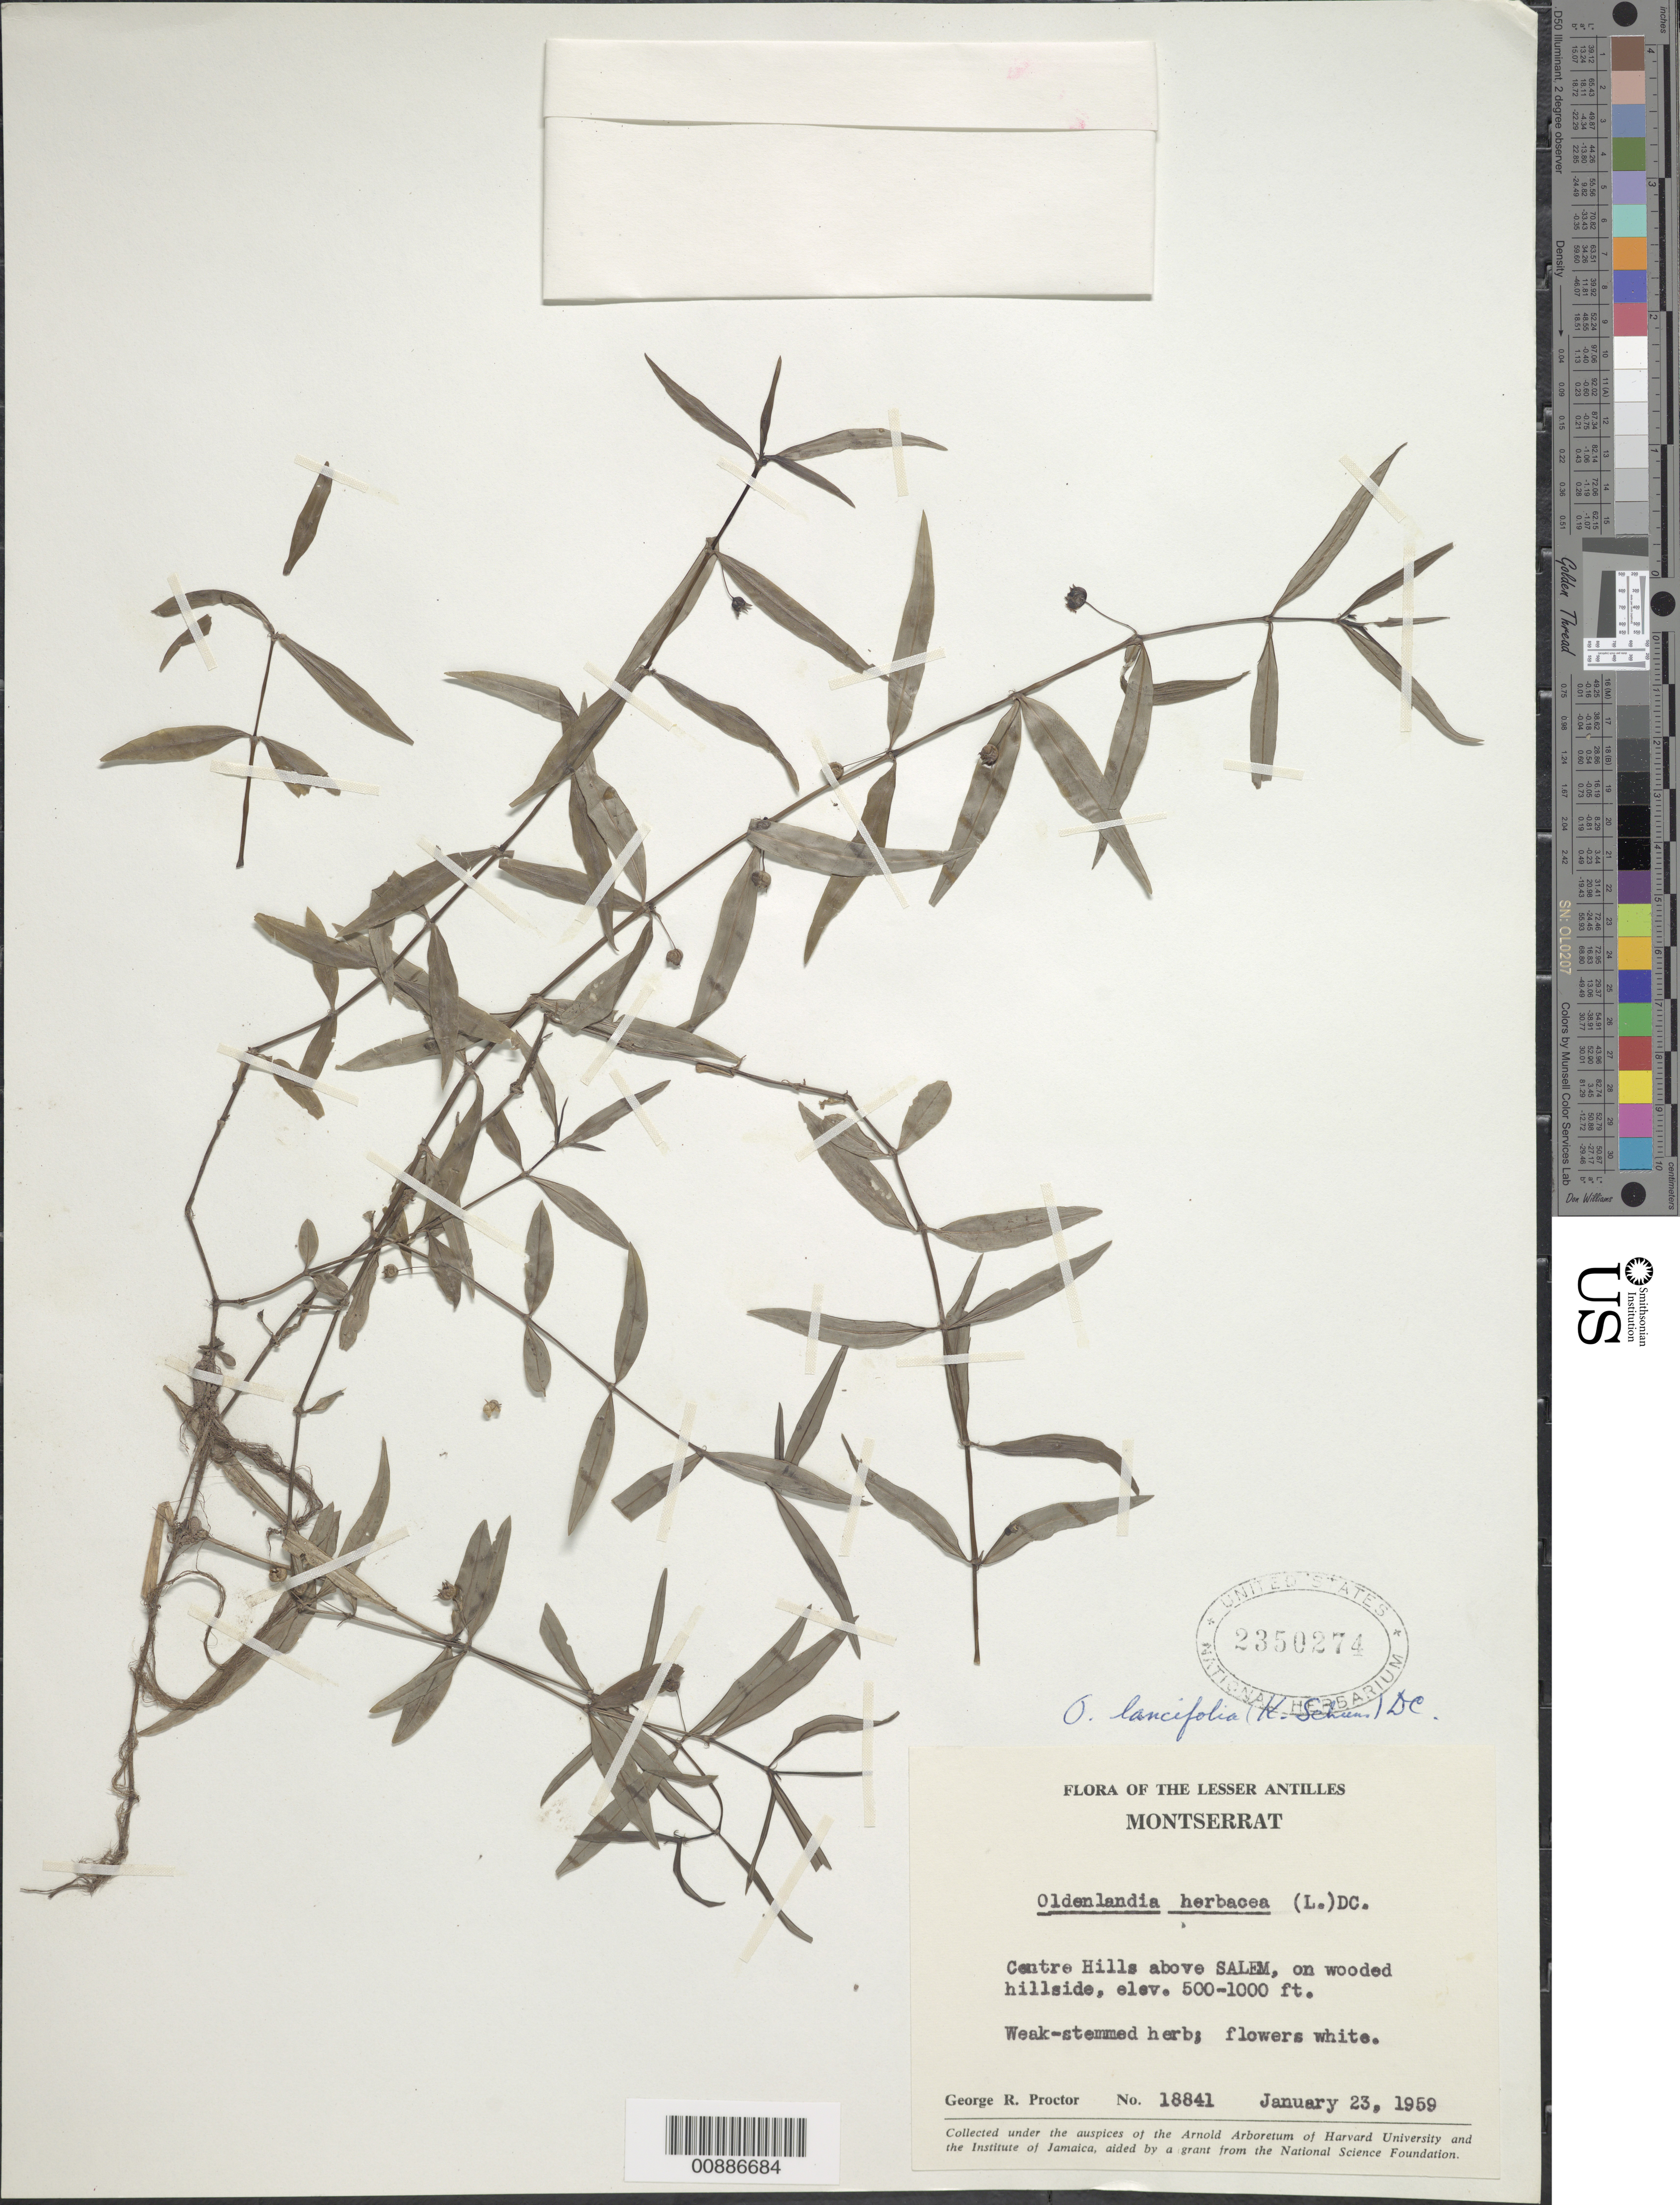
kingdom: Plantae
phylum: Tracheophyta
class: Magnoliopsida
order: Gentianales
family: Rubiaceae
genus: Oldenlandia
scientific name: Oldenlandia lancifolia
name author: (Schumach.) DC.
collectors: G. R. Proctor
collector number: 18841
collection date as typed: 23 Jan 1959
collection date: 1959-01-23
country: Montserrat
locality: Centre Hills above Salem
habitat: On wooded hillside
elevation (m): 152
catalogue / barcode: US 2350274